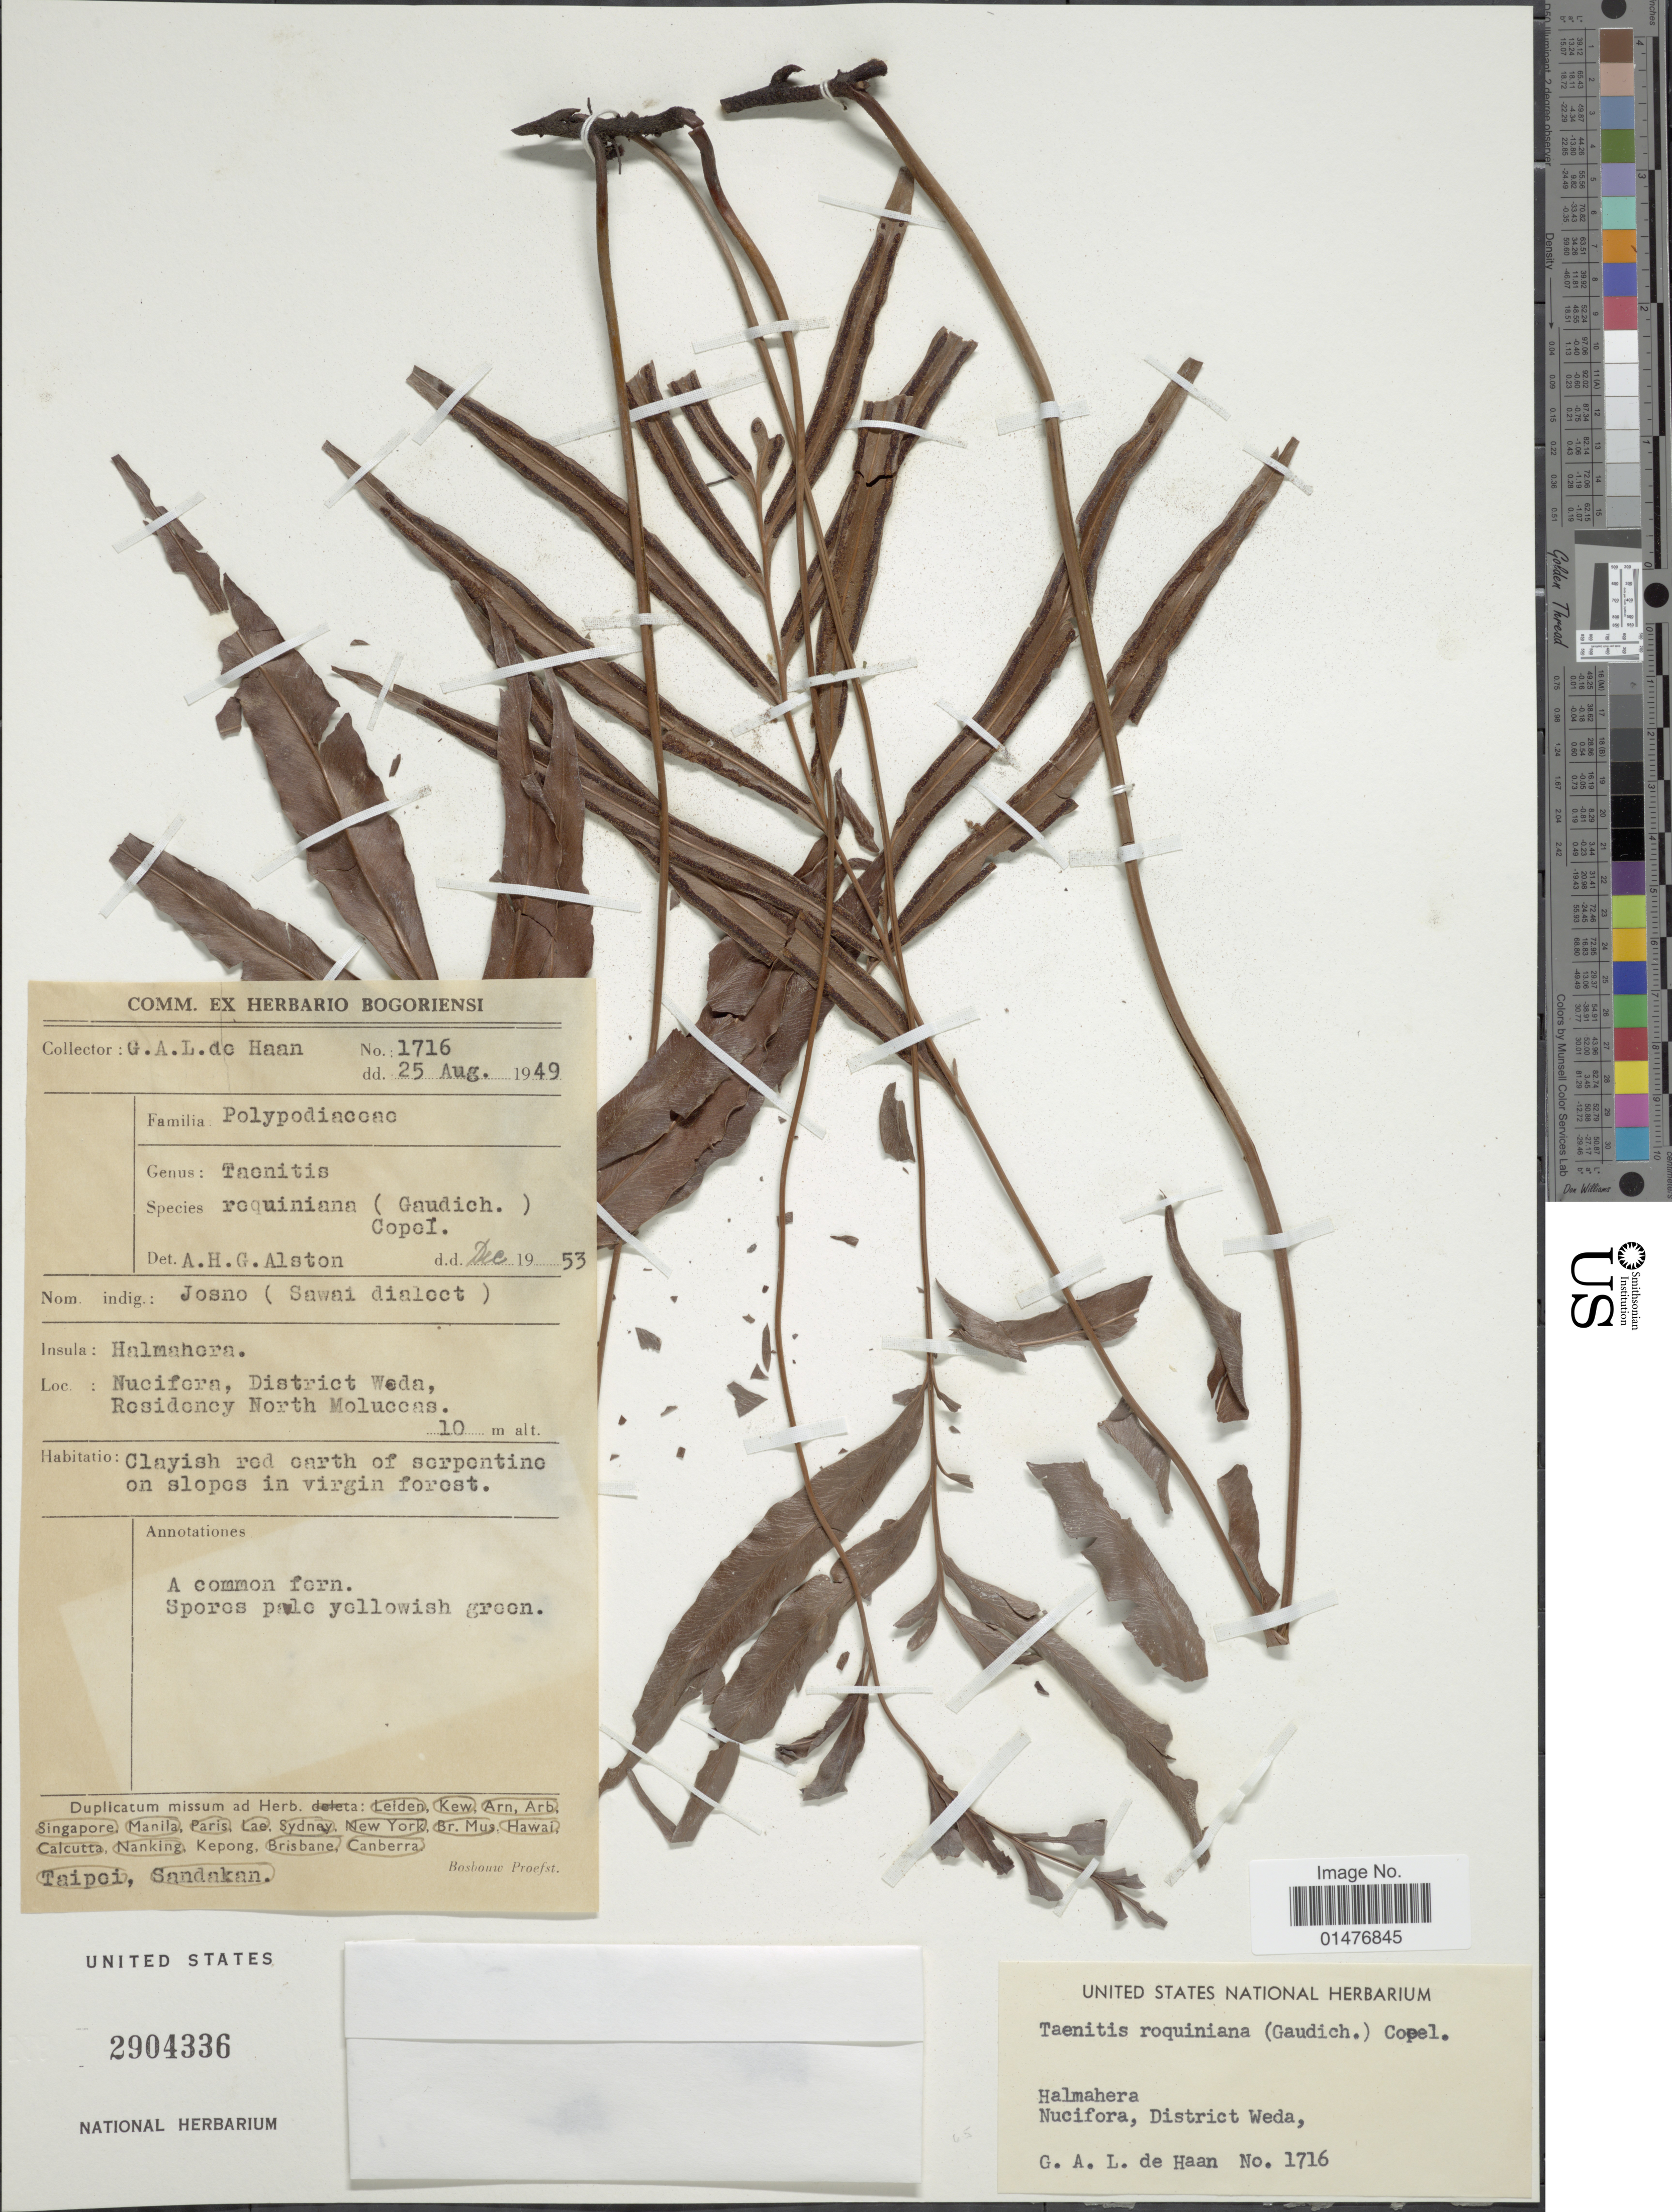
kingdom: Plantae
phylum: Tracheophyta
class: Polypodiopsida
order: Polypodiales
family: Pteridaceae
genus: Taenitis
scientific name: Taenitis requiniana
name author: (Gaudich.) Copel.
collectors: G. De Haan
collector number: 1716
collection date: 1949-08-25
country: Indonesia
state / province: Maluku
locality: Helmahera, Nucifora, District Weda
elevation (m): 10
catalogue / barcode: US 2904336